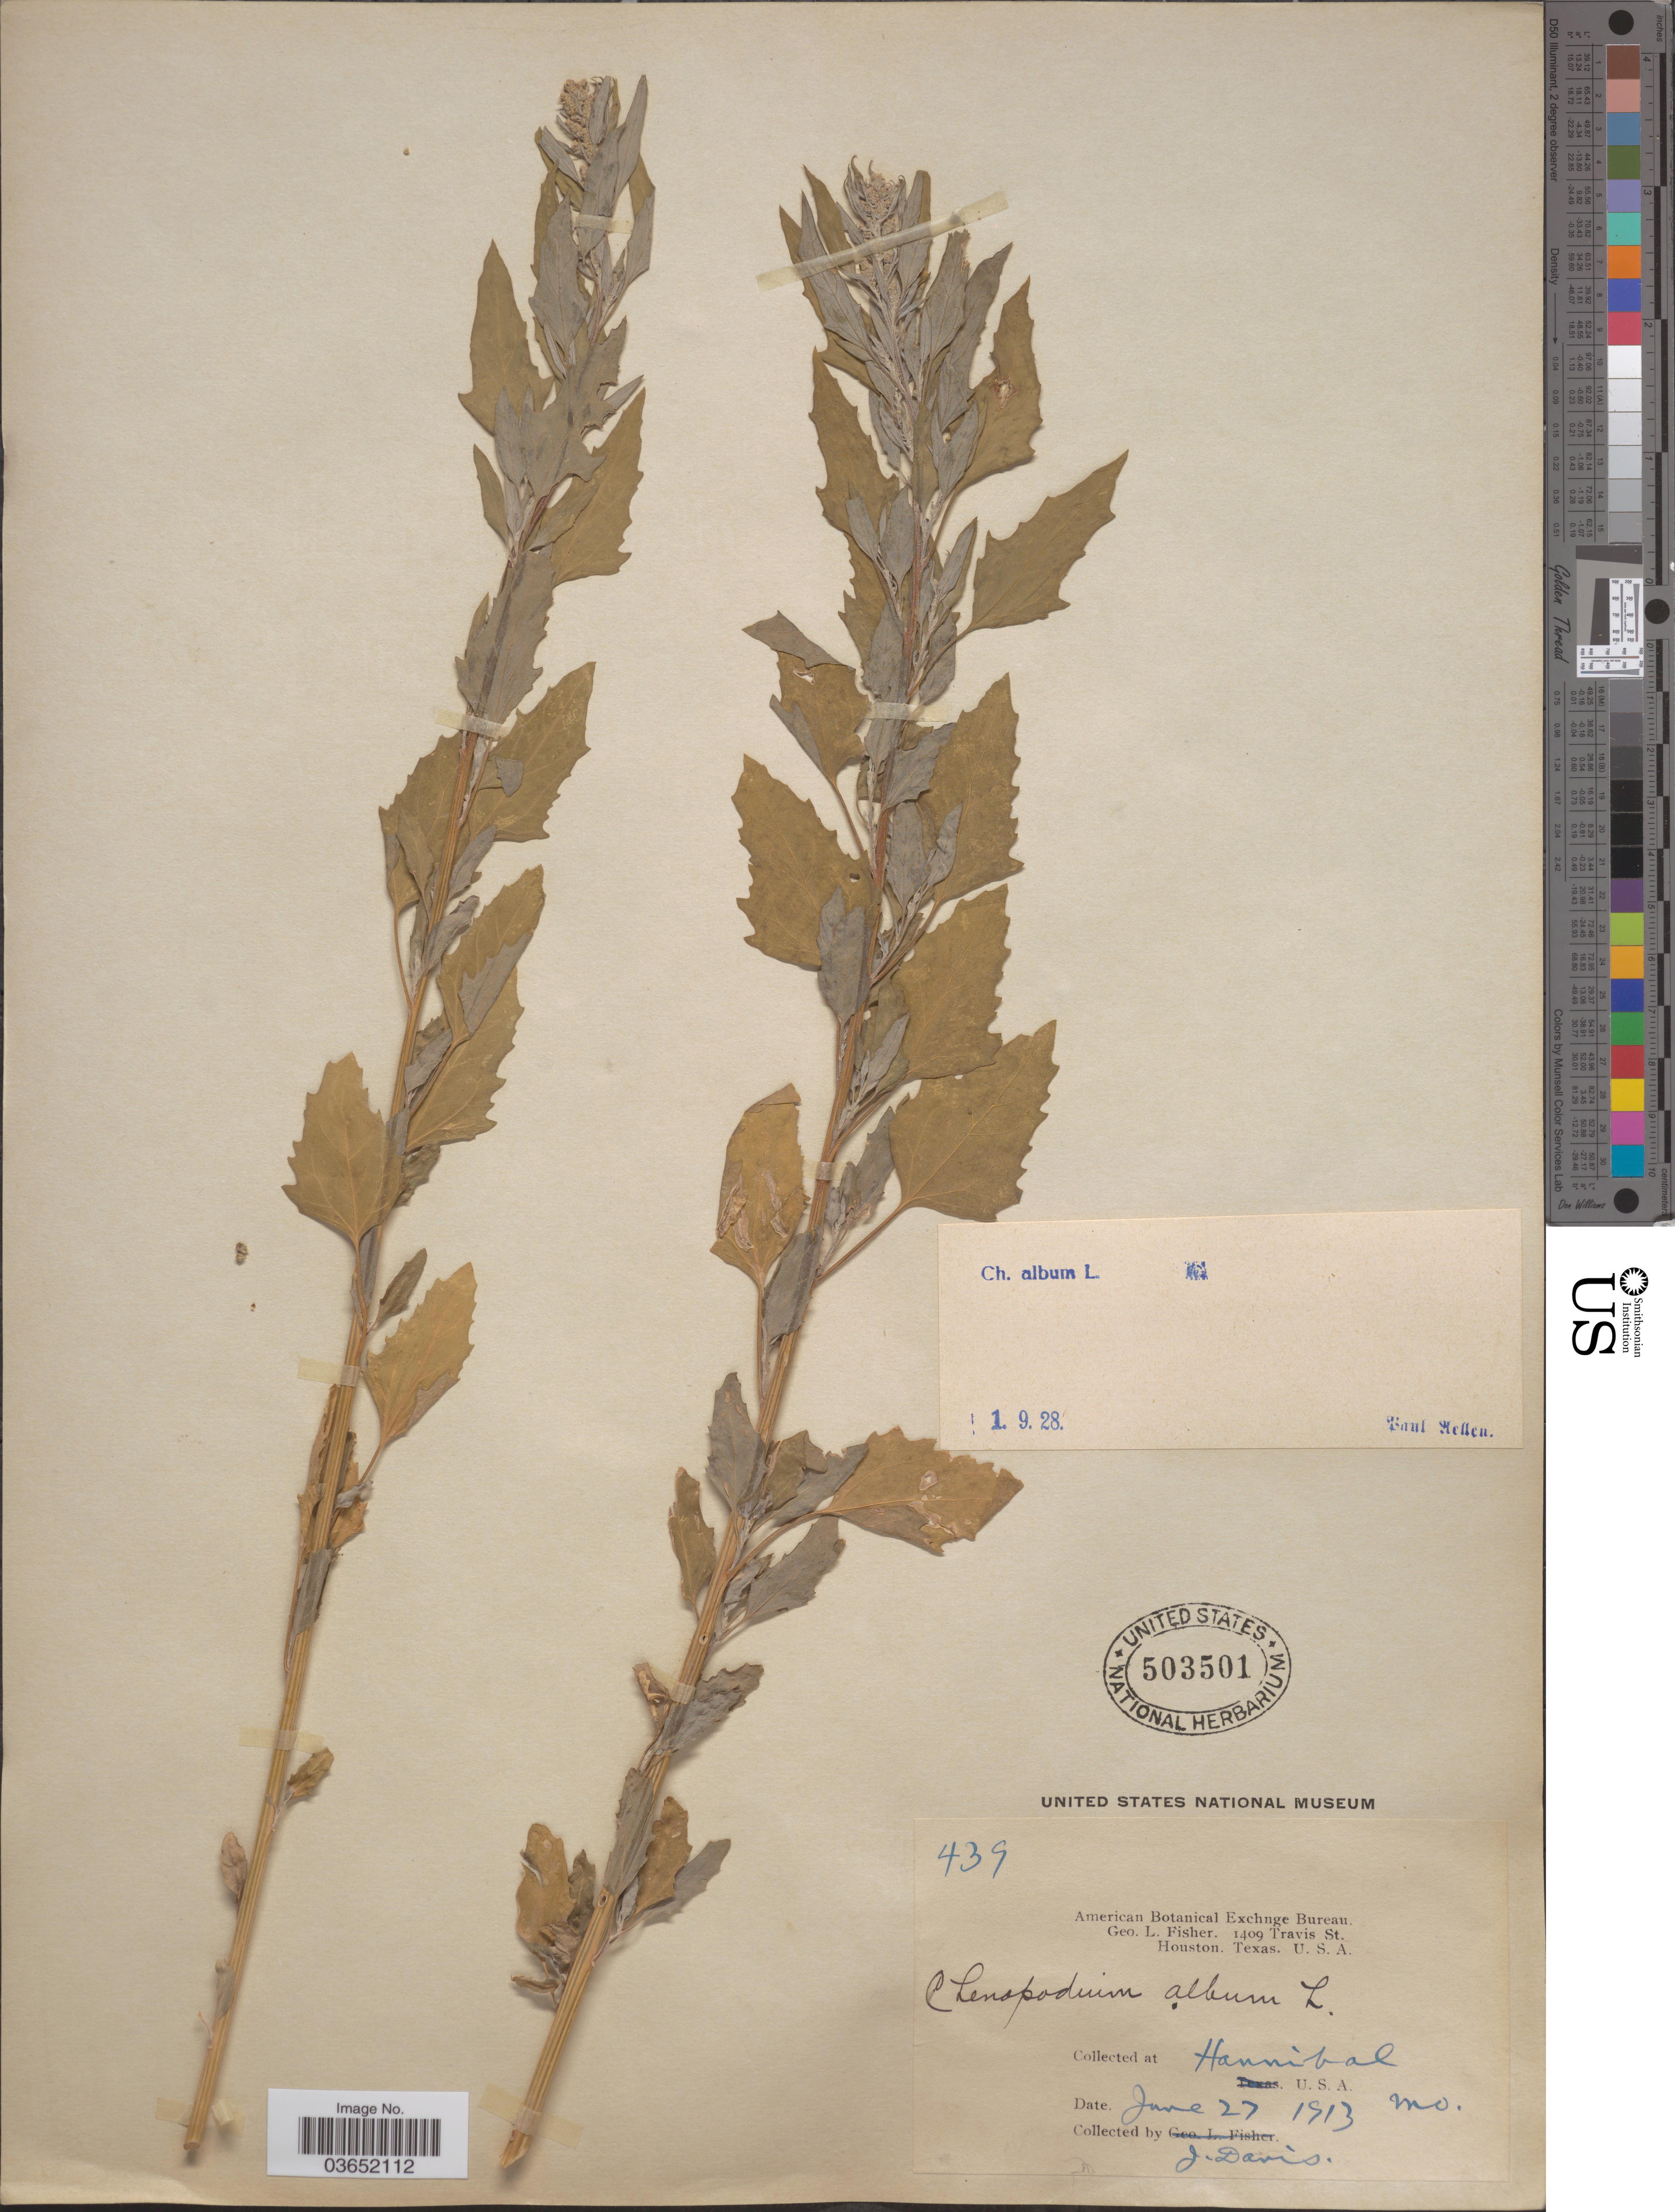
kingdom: Plantae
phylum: Tracheophyta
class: Magnoliopsida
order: Caryophyllales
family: Amaranthaceae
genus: Chenopodium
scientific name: Chenopodium album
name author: L.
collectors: J. Davis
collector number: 439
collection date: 1913-06-27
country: United States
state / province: Missouri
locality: Hannibal.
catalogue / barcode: US 503501